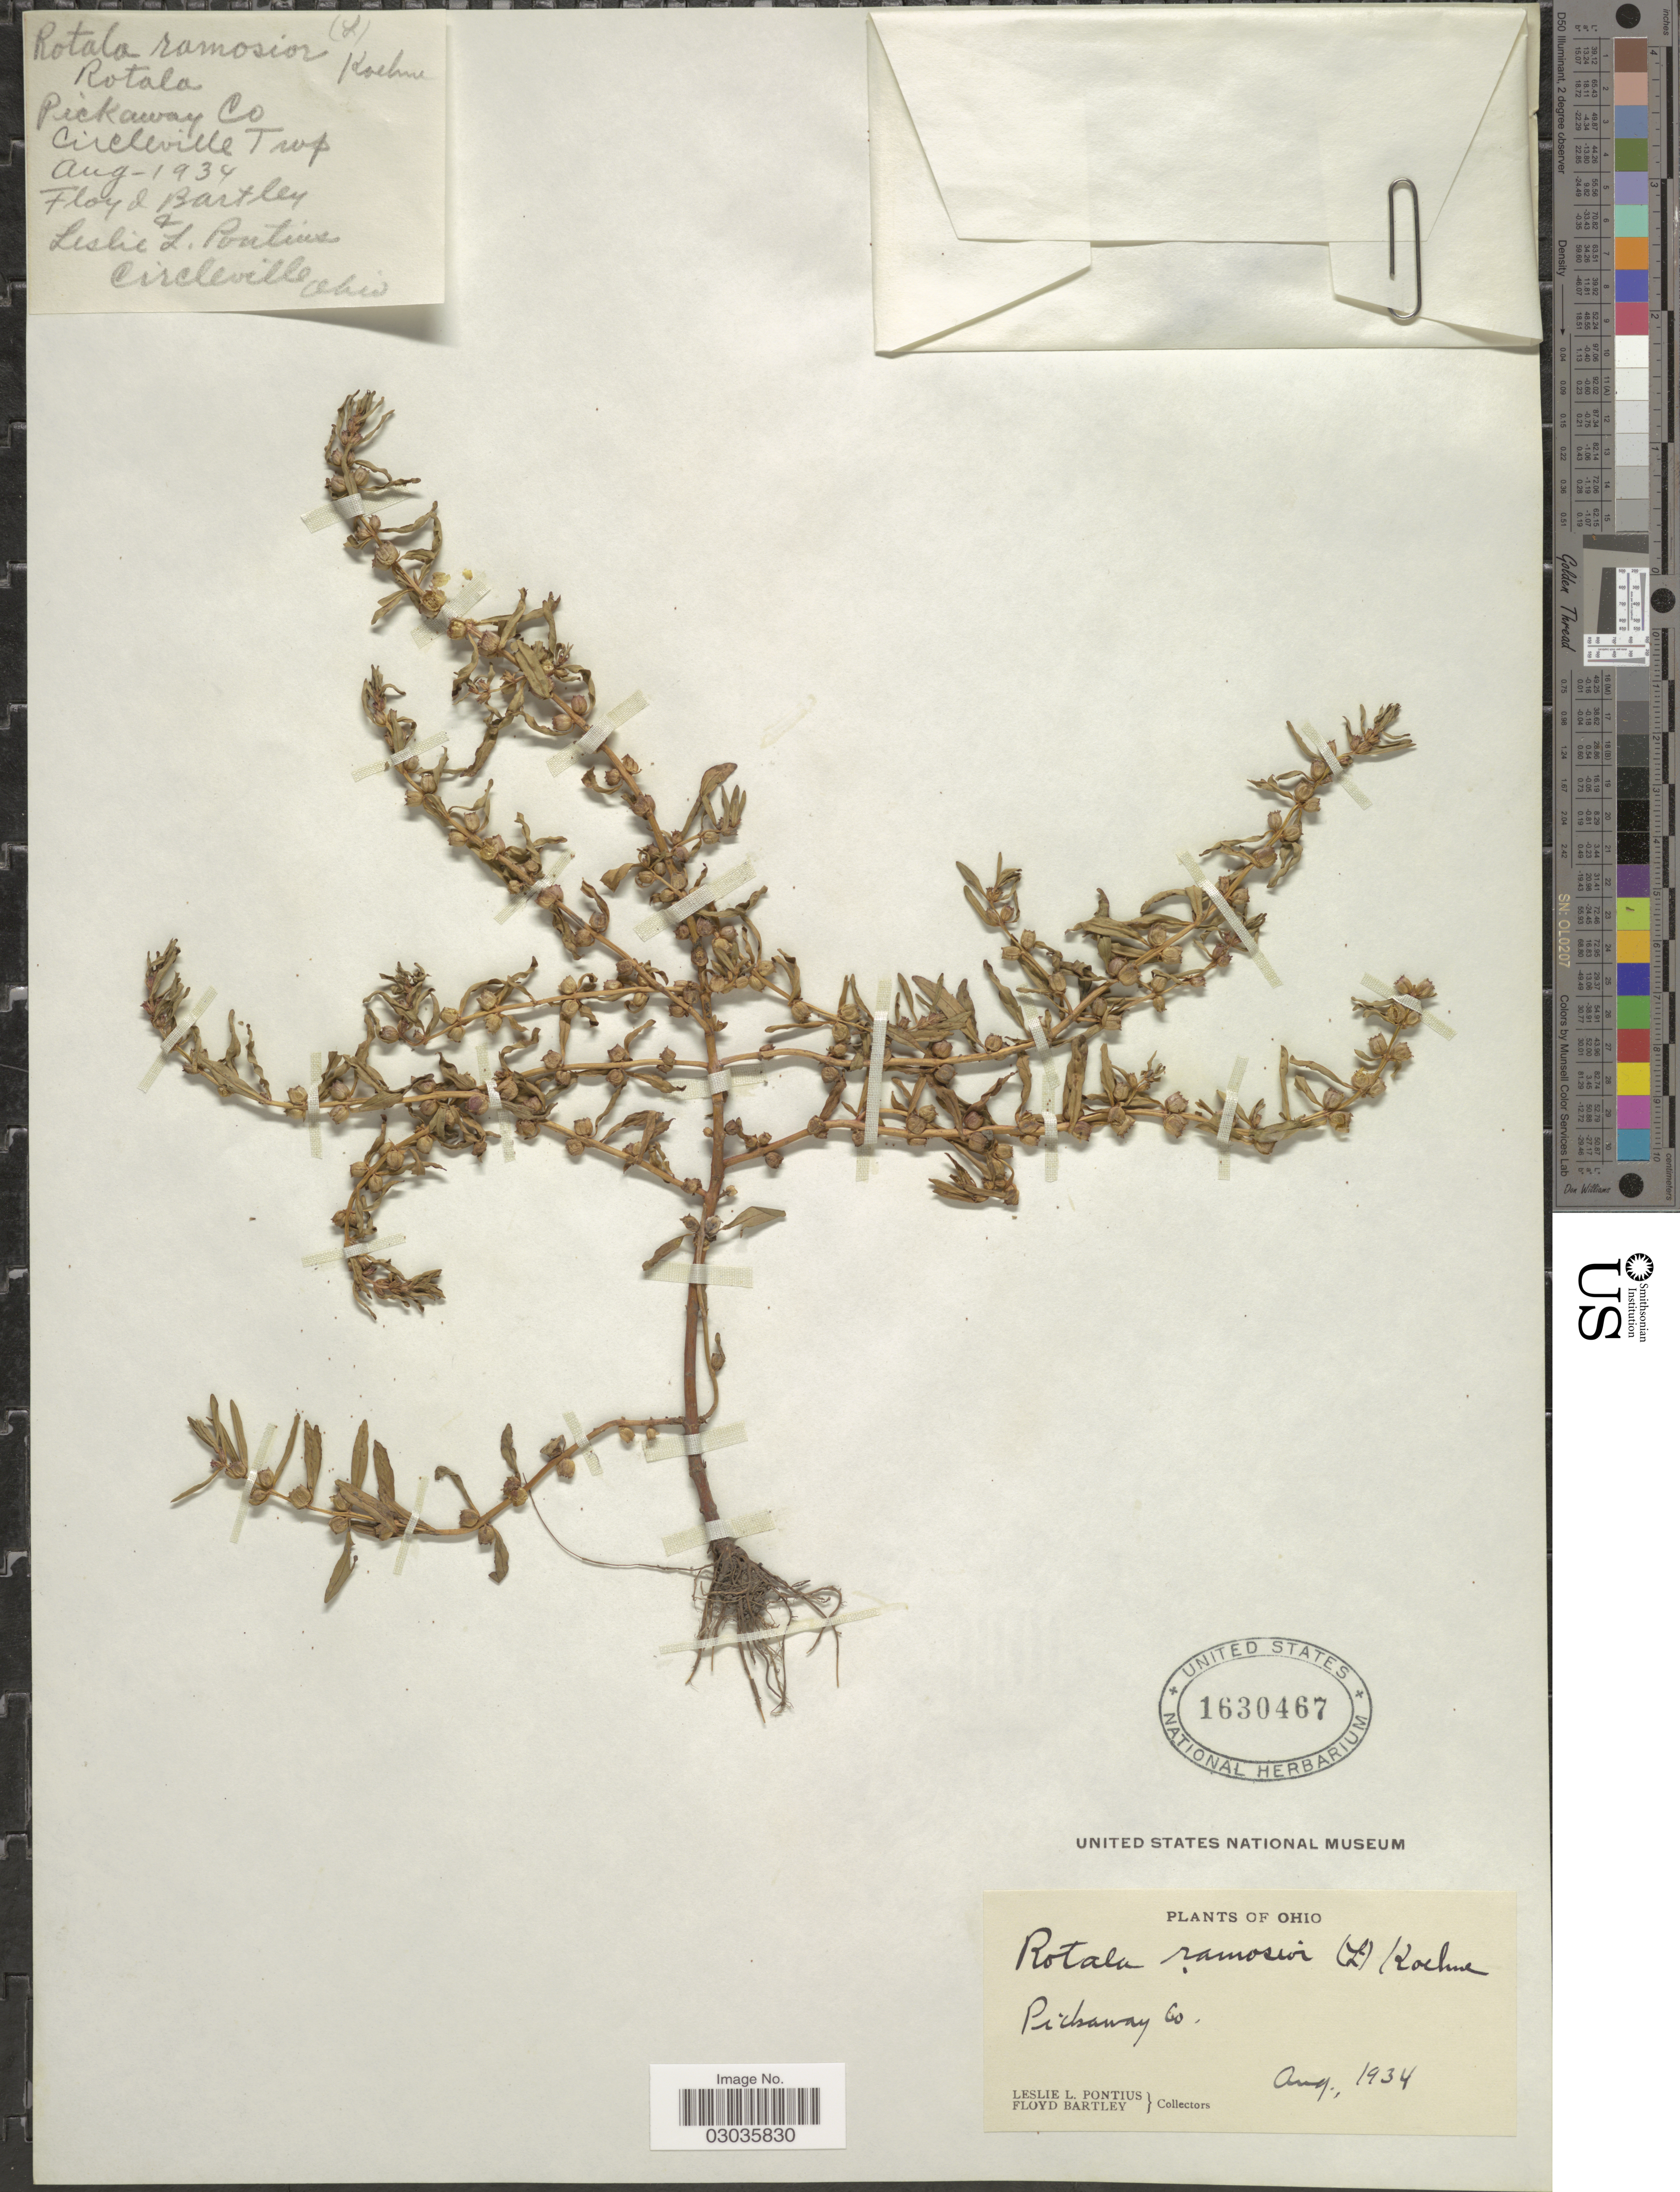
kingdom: Plantae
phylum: Tracheophyta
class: Magnoliopsida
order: Myrtales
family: Lythraceae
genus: Rotala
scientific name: Rotala ramosior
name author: (L.) Koehne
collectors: L. Pontius & F. Bartley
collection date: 1934-08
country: United States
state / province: Ohio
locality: Pickaway Co. Circleville Twp.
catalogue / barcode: US 1630467